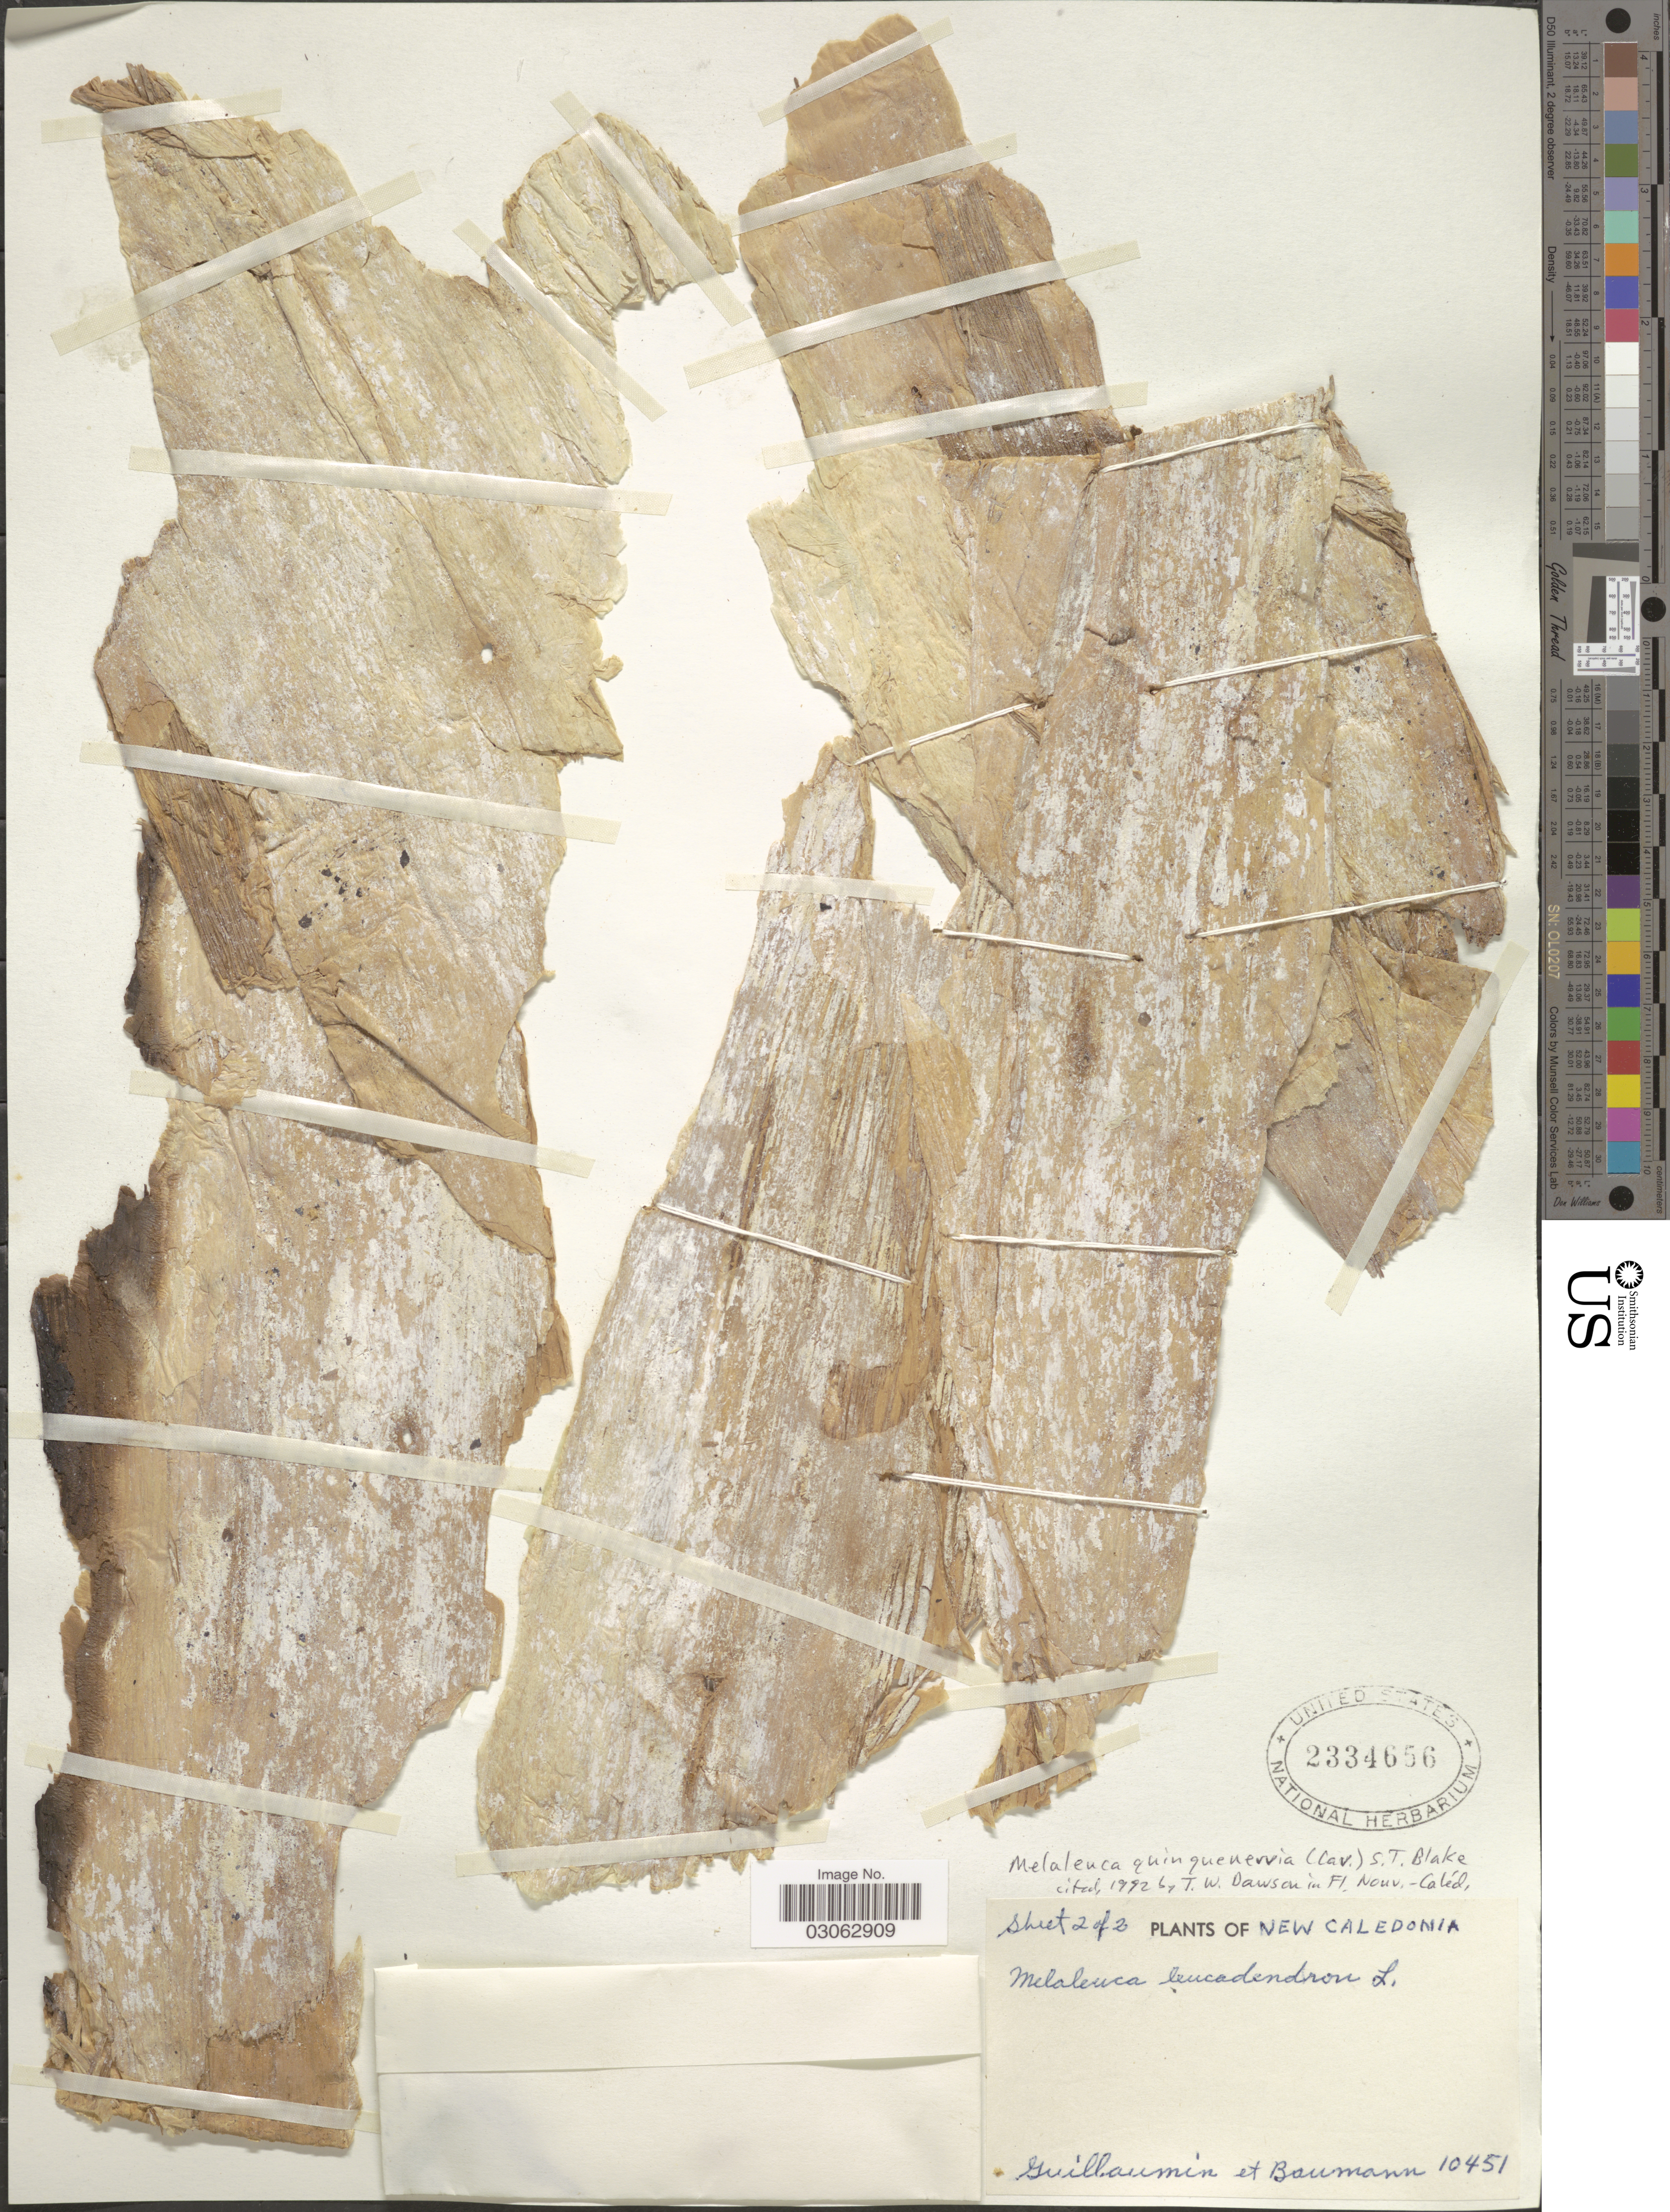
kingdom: Plantae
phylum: Tracheophyta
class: Magnoliopsida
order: Myrtales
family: Myrtaceae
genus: Melaleuca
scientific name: Melaleuca quinquenervia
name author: (Cav.) S.T. Blake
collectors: A. Guillaumin & -. Baumann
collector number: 10451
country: New Caledonia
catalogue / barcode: US 2334656